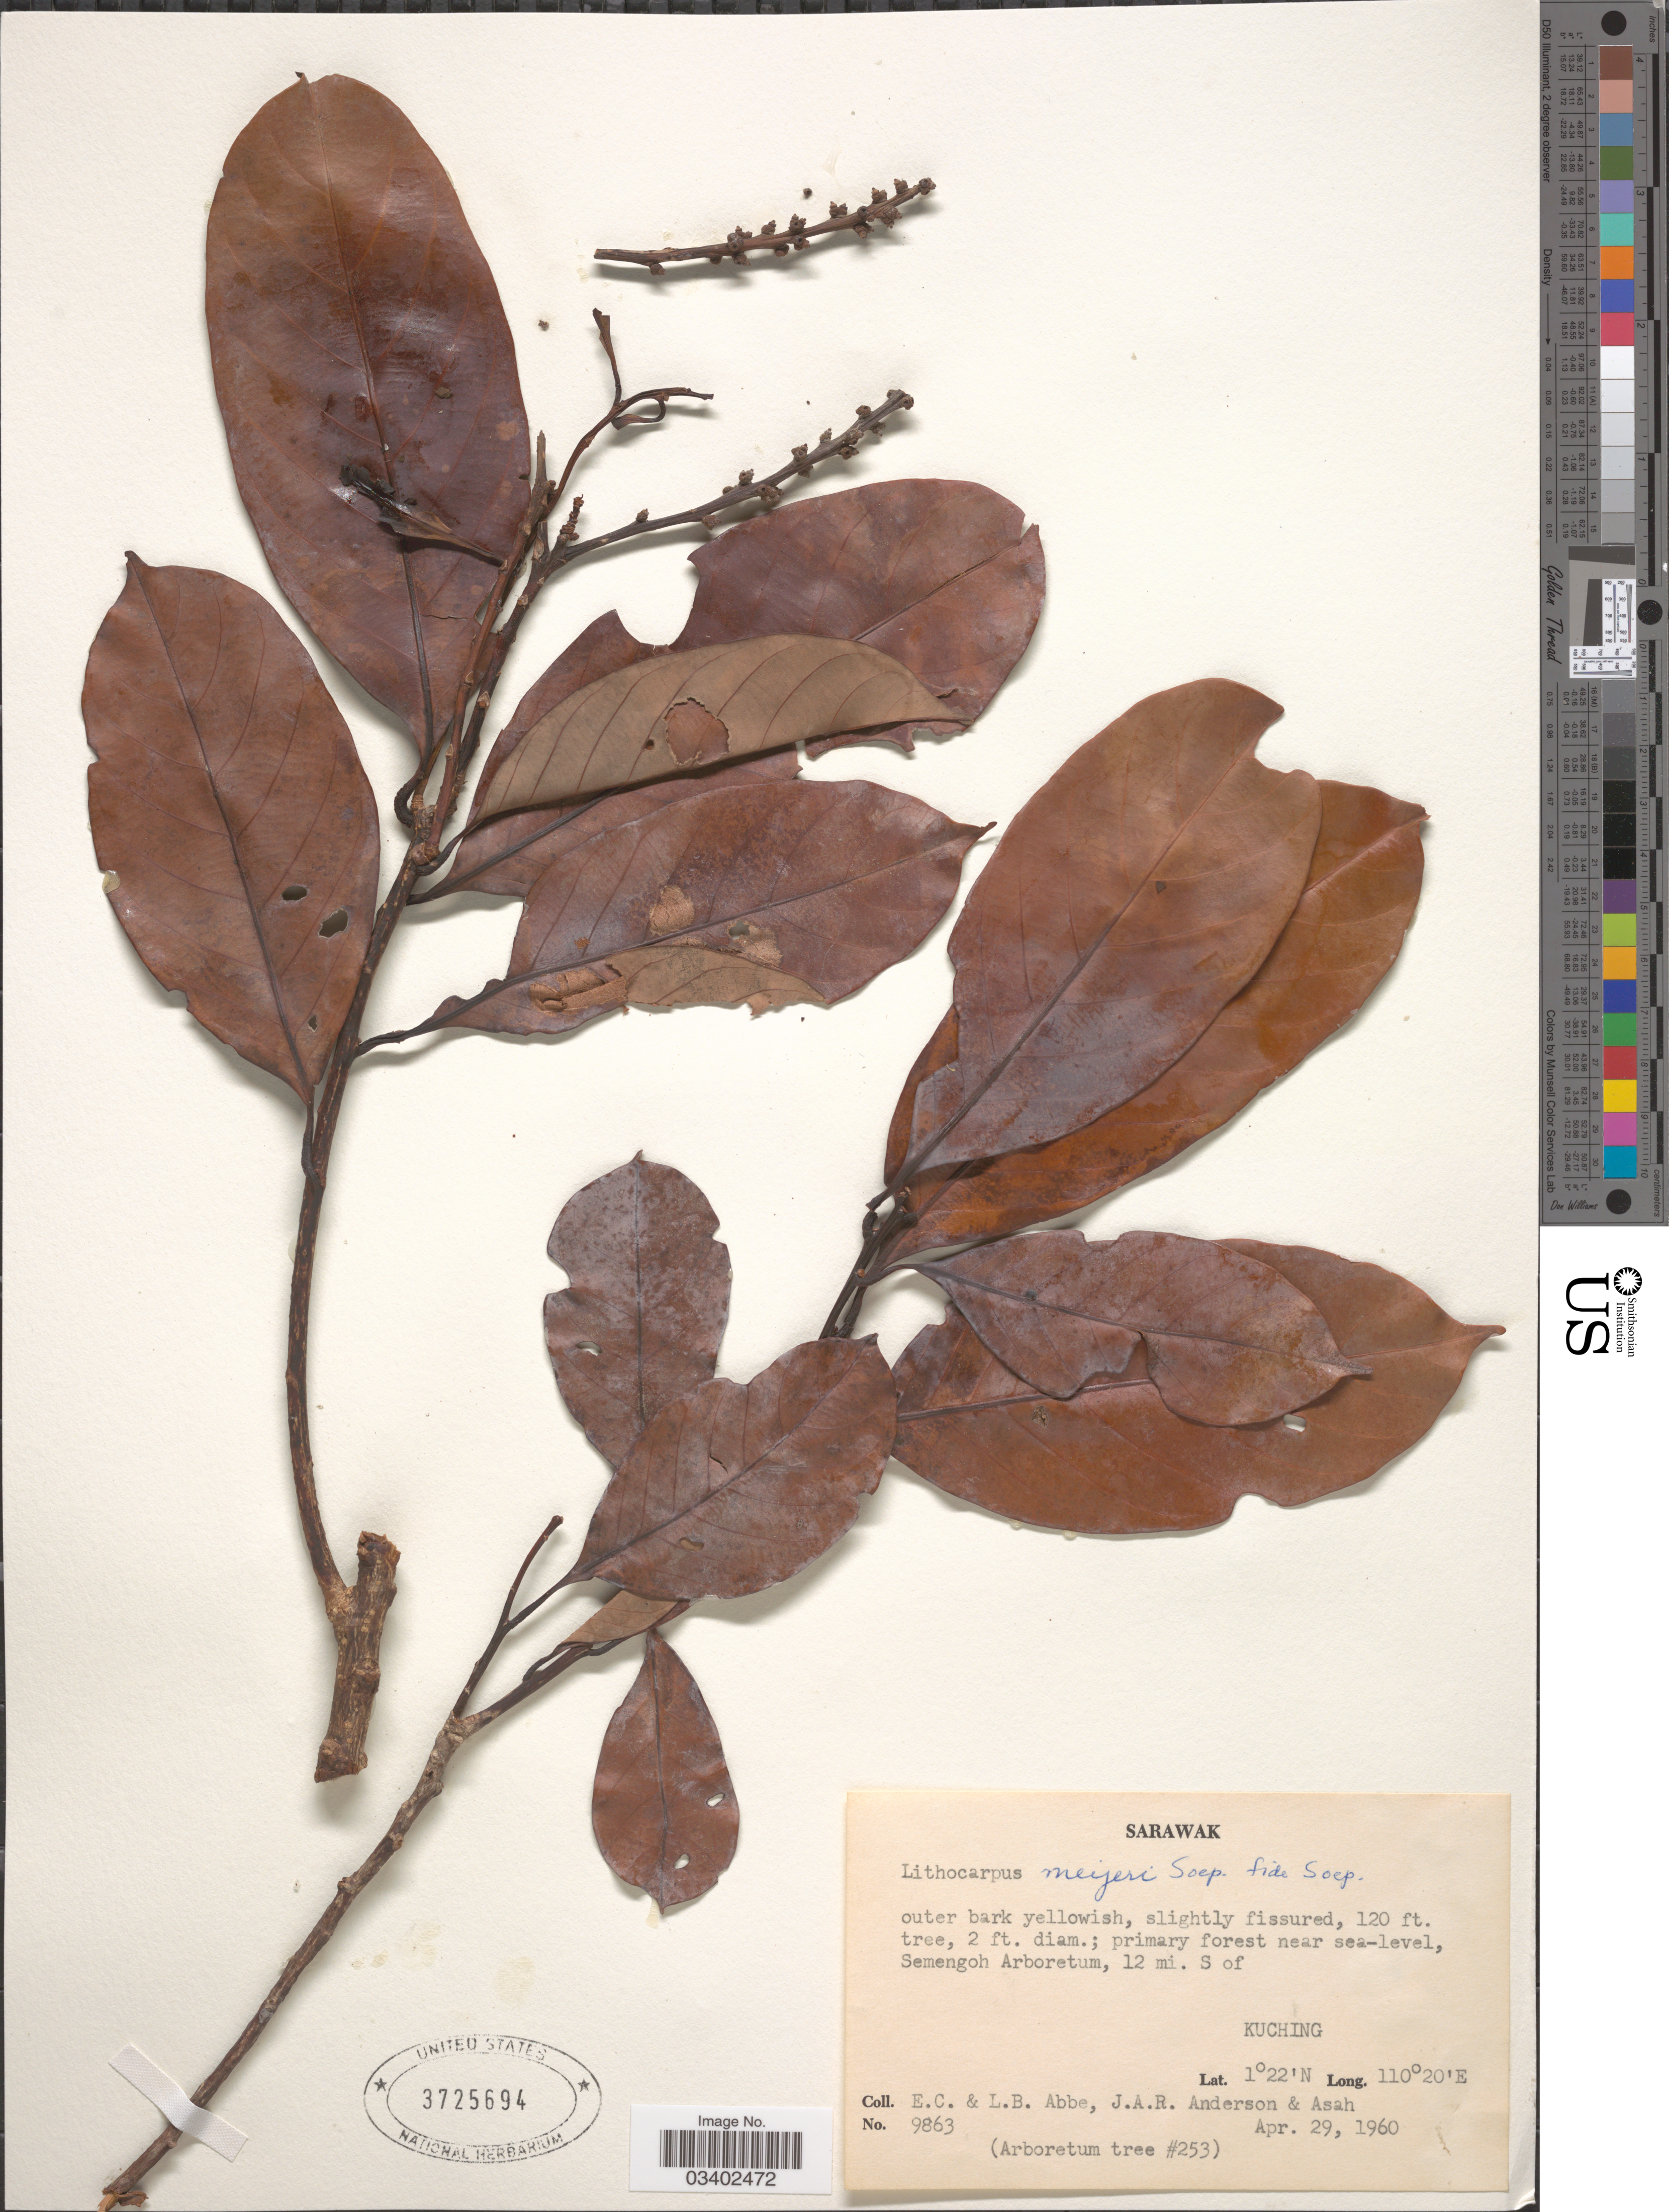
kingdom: Plantae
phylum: Tracheophyta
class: Magnoliopsida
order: Fagales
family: Fagaceae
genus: Lithocarpus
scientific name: Lithocarpus meijeri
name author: Soepadmo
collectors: E. C. Abbe, L. B. Abbe, J. A. R. Anderson & Asah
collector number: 9863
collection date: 1960-04-29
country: Malaysia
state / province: Sarawak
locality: Semengoh Arboretum, 12 mi. S of Kuching.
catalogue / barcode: US 3725694